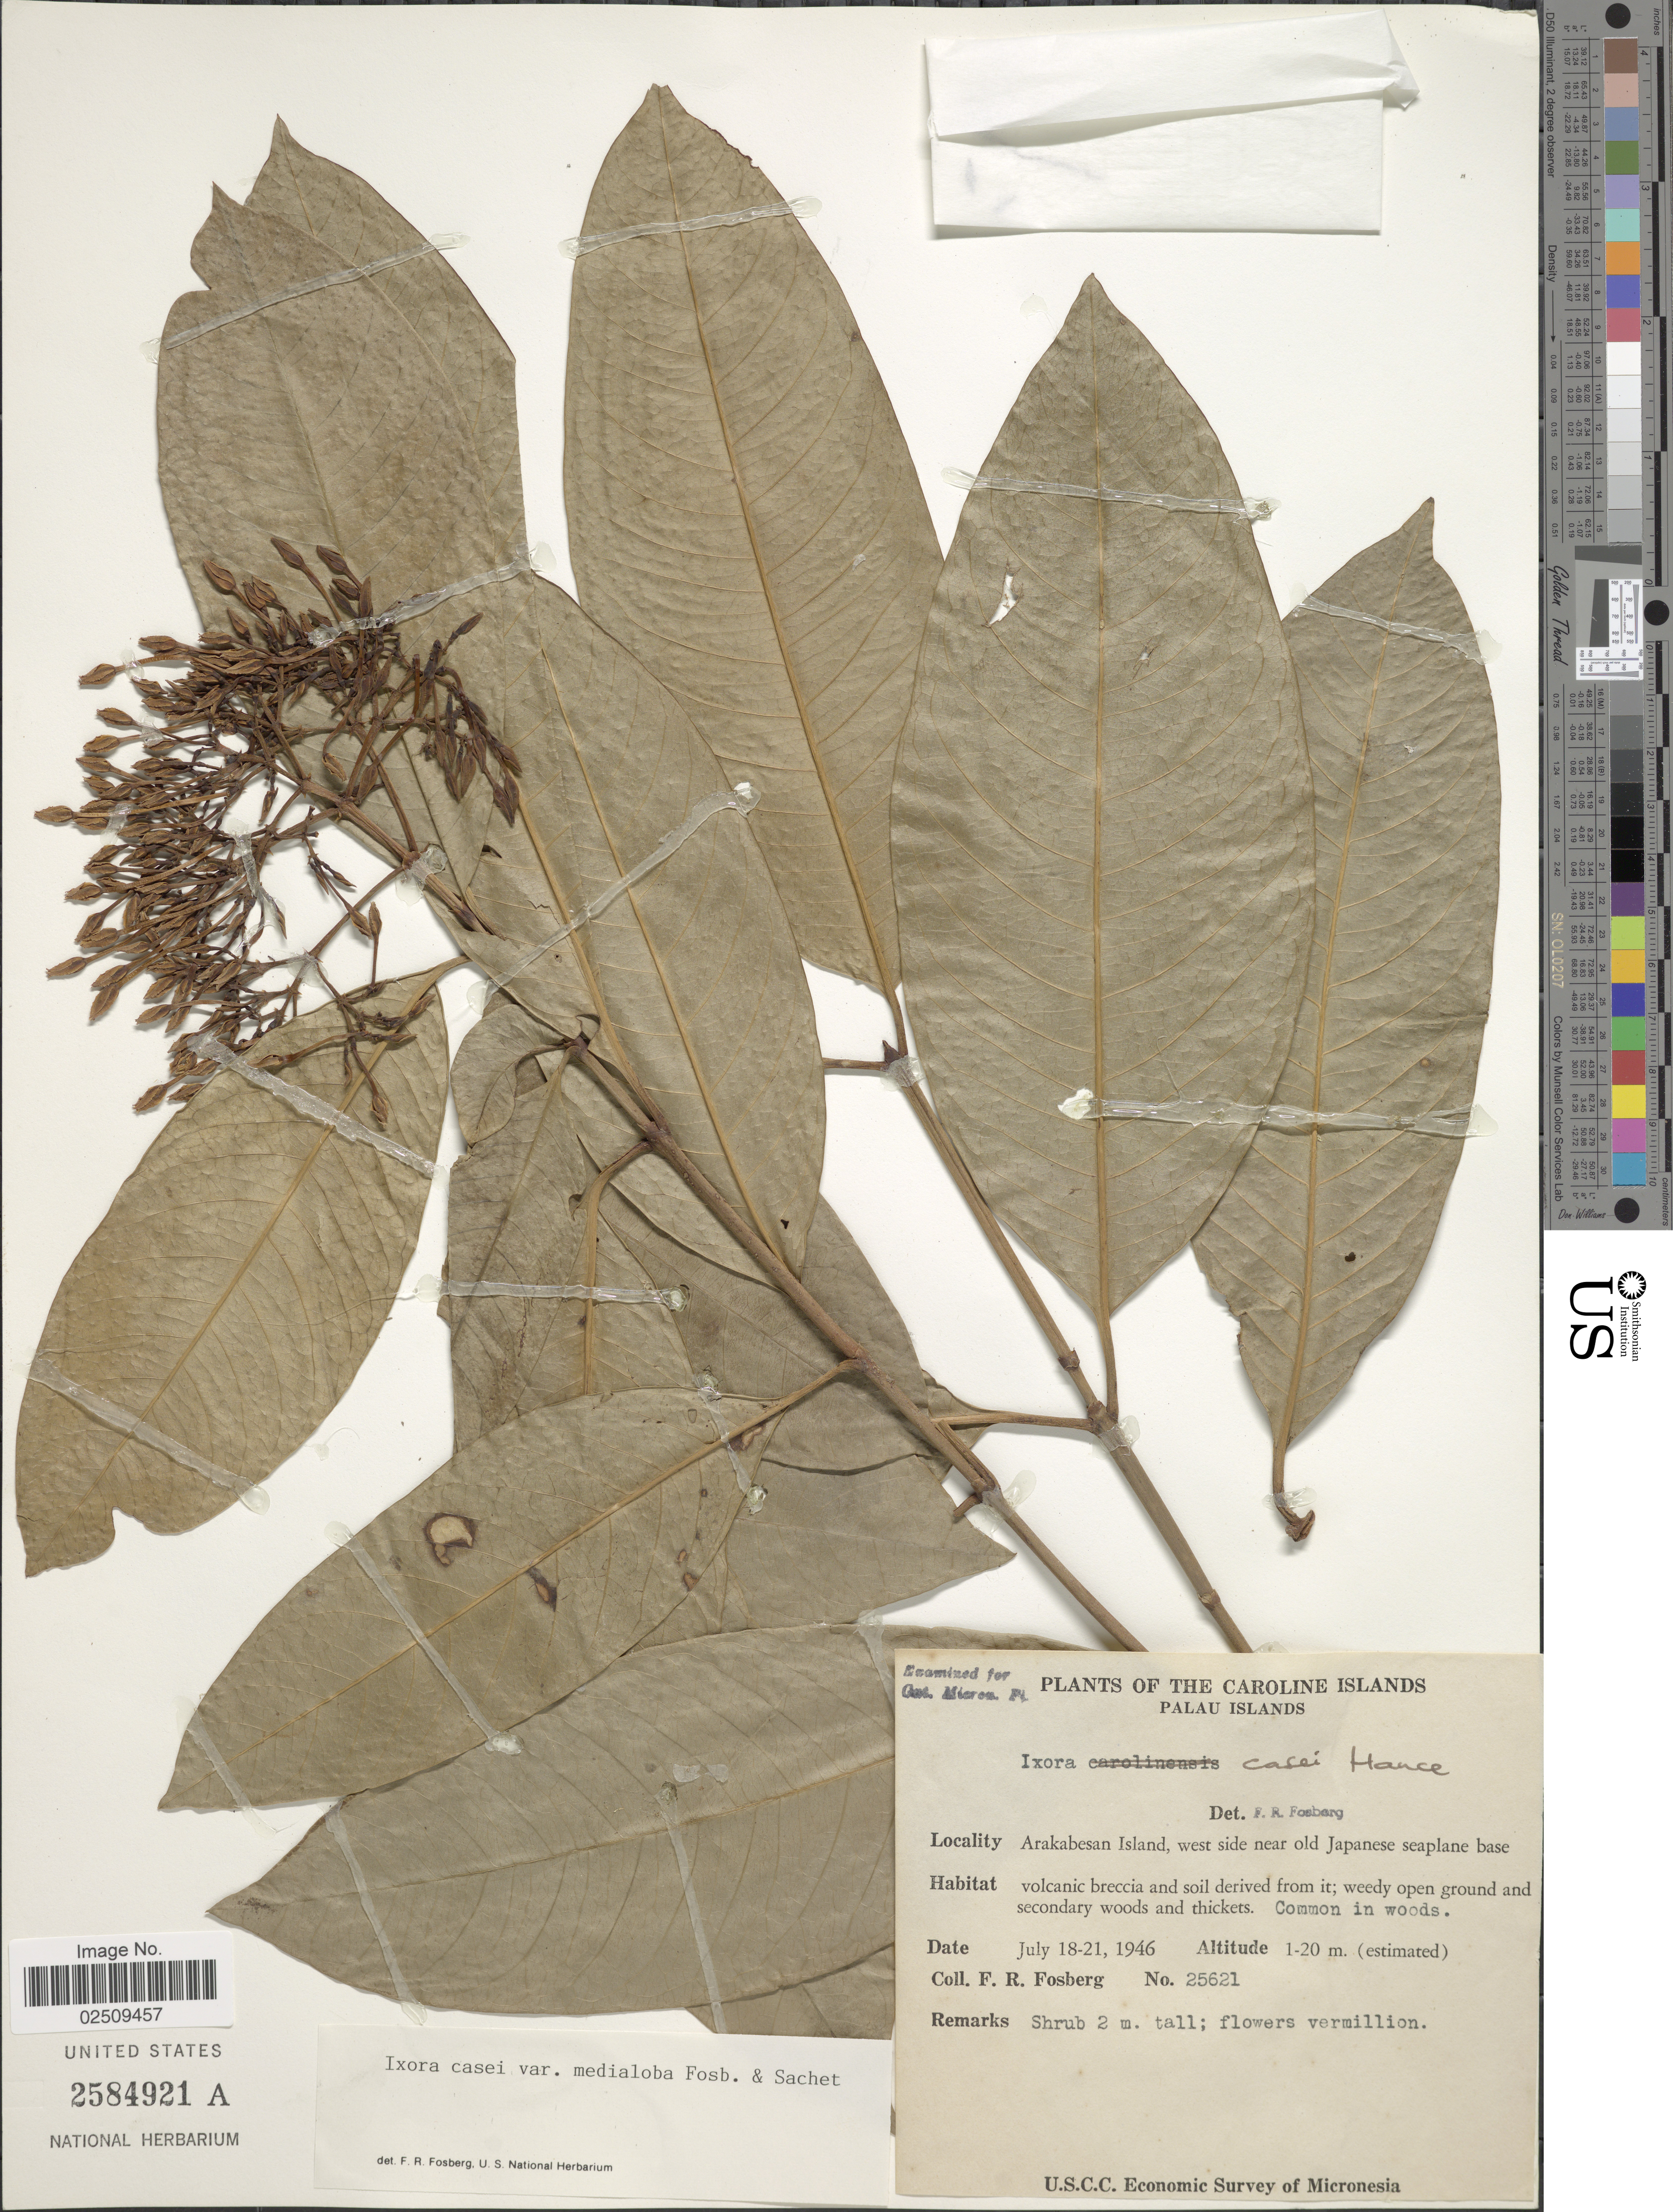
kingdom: Plantae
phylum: Tracheophyta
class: Magnoliopsida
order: Gentianales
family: Rubiaceae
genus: Ixora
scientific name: Ixora casei var. medialoba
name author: Fosberg & Sachet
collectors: F. R. Fosberg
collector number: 25621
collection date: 1946-07-18/1946-07-21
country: Palau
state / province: Koror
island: Ngerekebesang [Arakabesan]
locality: The Caroline Islands, Palau Islands, Arakabesan Island, west side near old Japanese seaplane base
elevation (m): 1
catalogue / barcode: US 2584921A